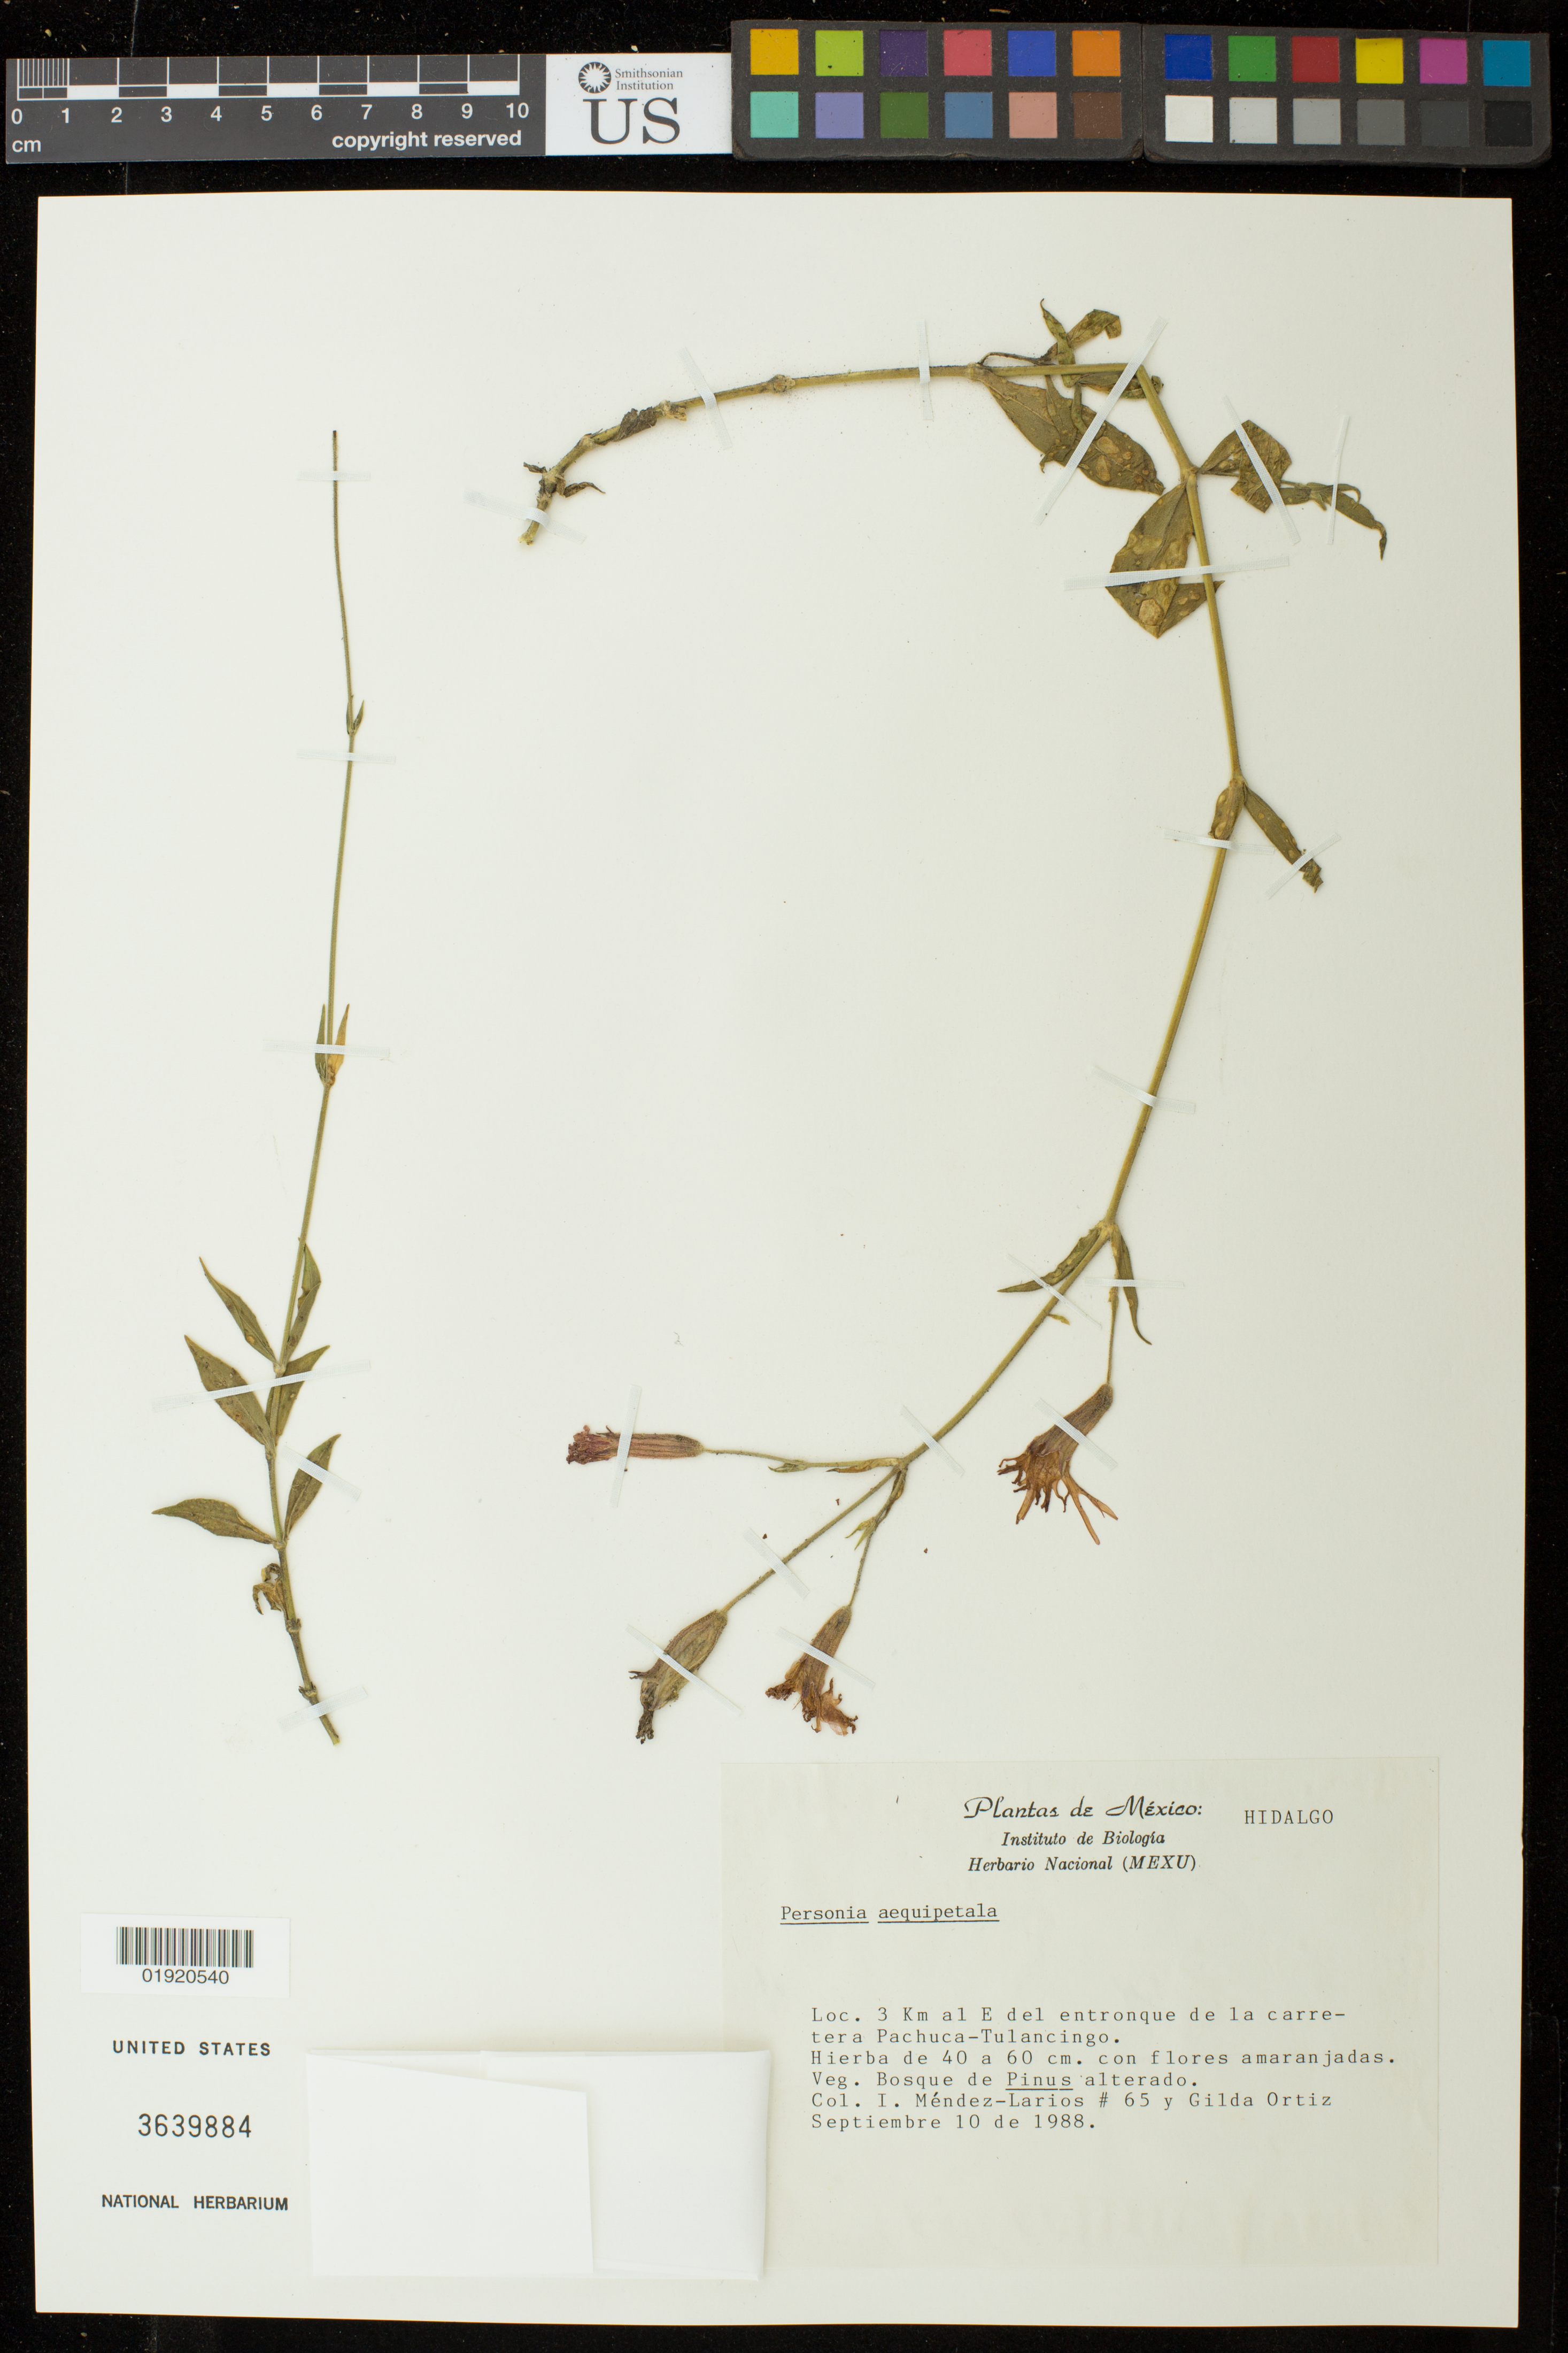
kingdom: Plantae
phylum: Tracheophyta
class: Magnoliopsida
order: Caryophyllales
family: Caryophyllaceae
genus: Silene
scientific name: Silene sp.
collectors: I. Méndez Larios & G. Ortíz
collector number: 65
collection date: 1988-09-10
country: Mexico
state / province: Hidalgo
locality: Hidalgo. Mexico.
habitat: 3 km al E del entronque de la carretera Pachuca-Tulancingo.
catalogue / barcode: US 3639884